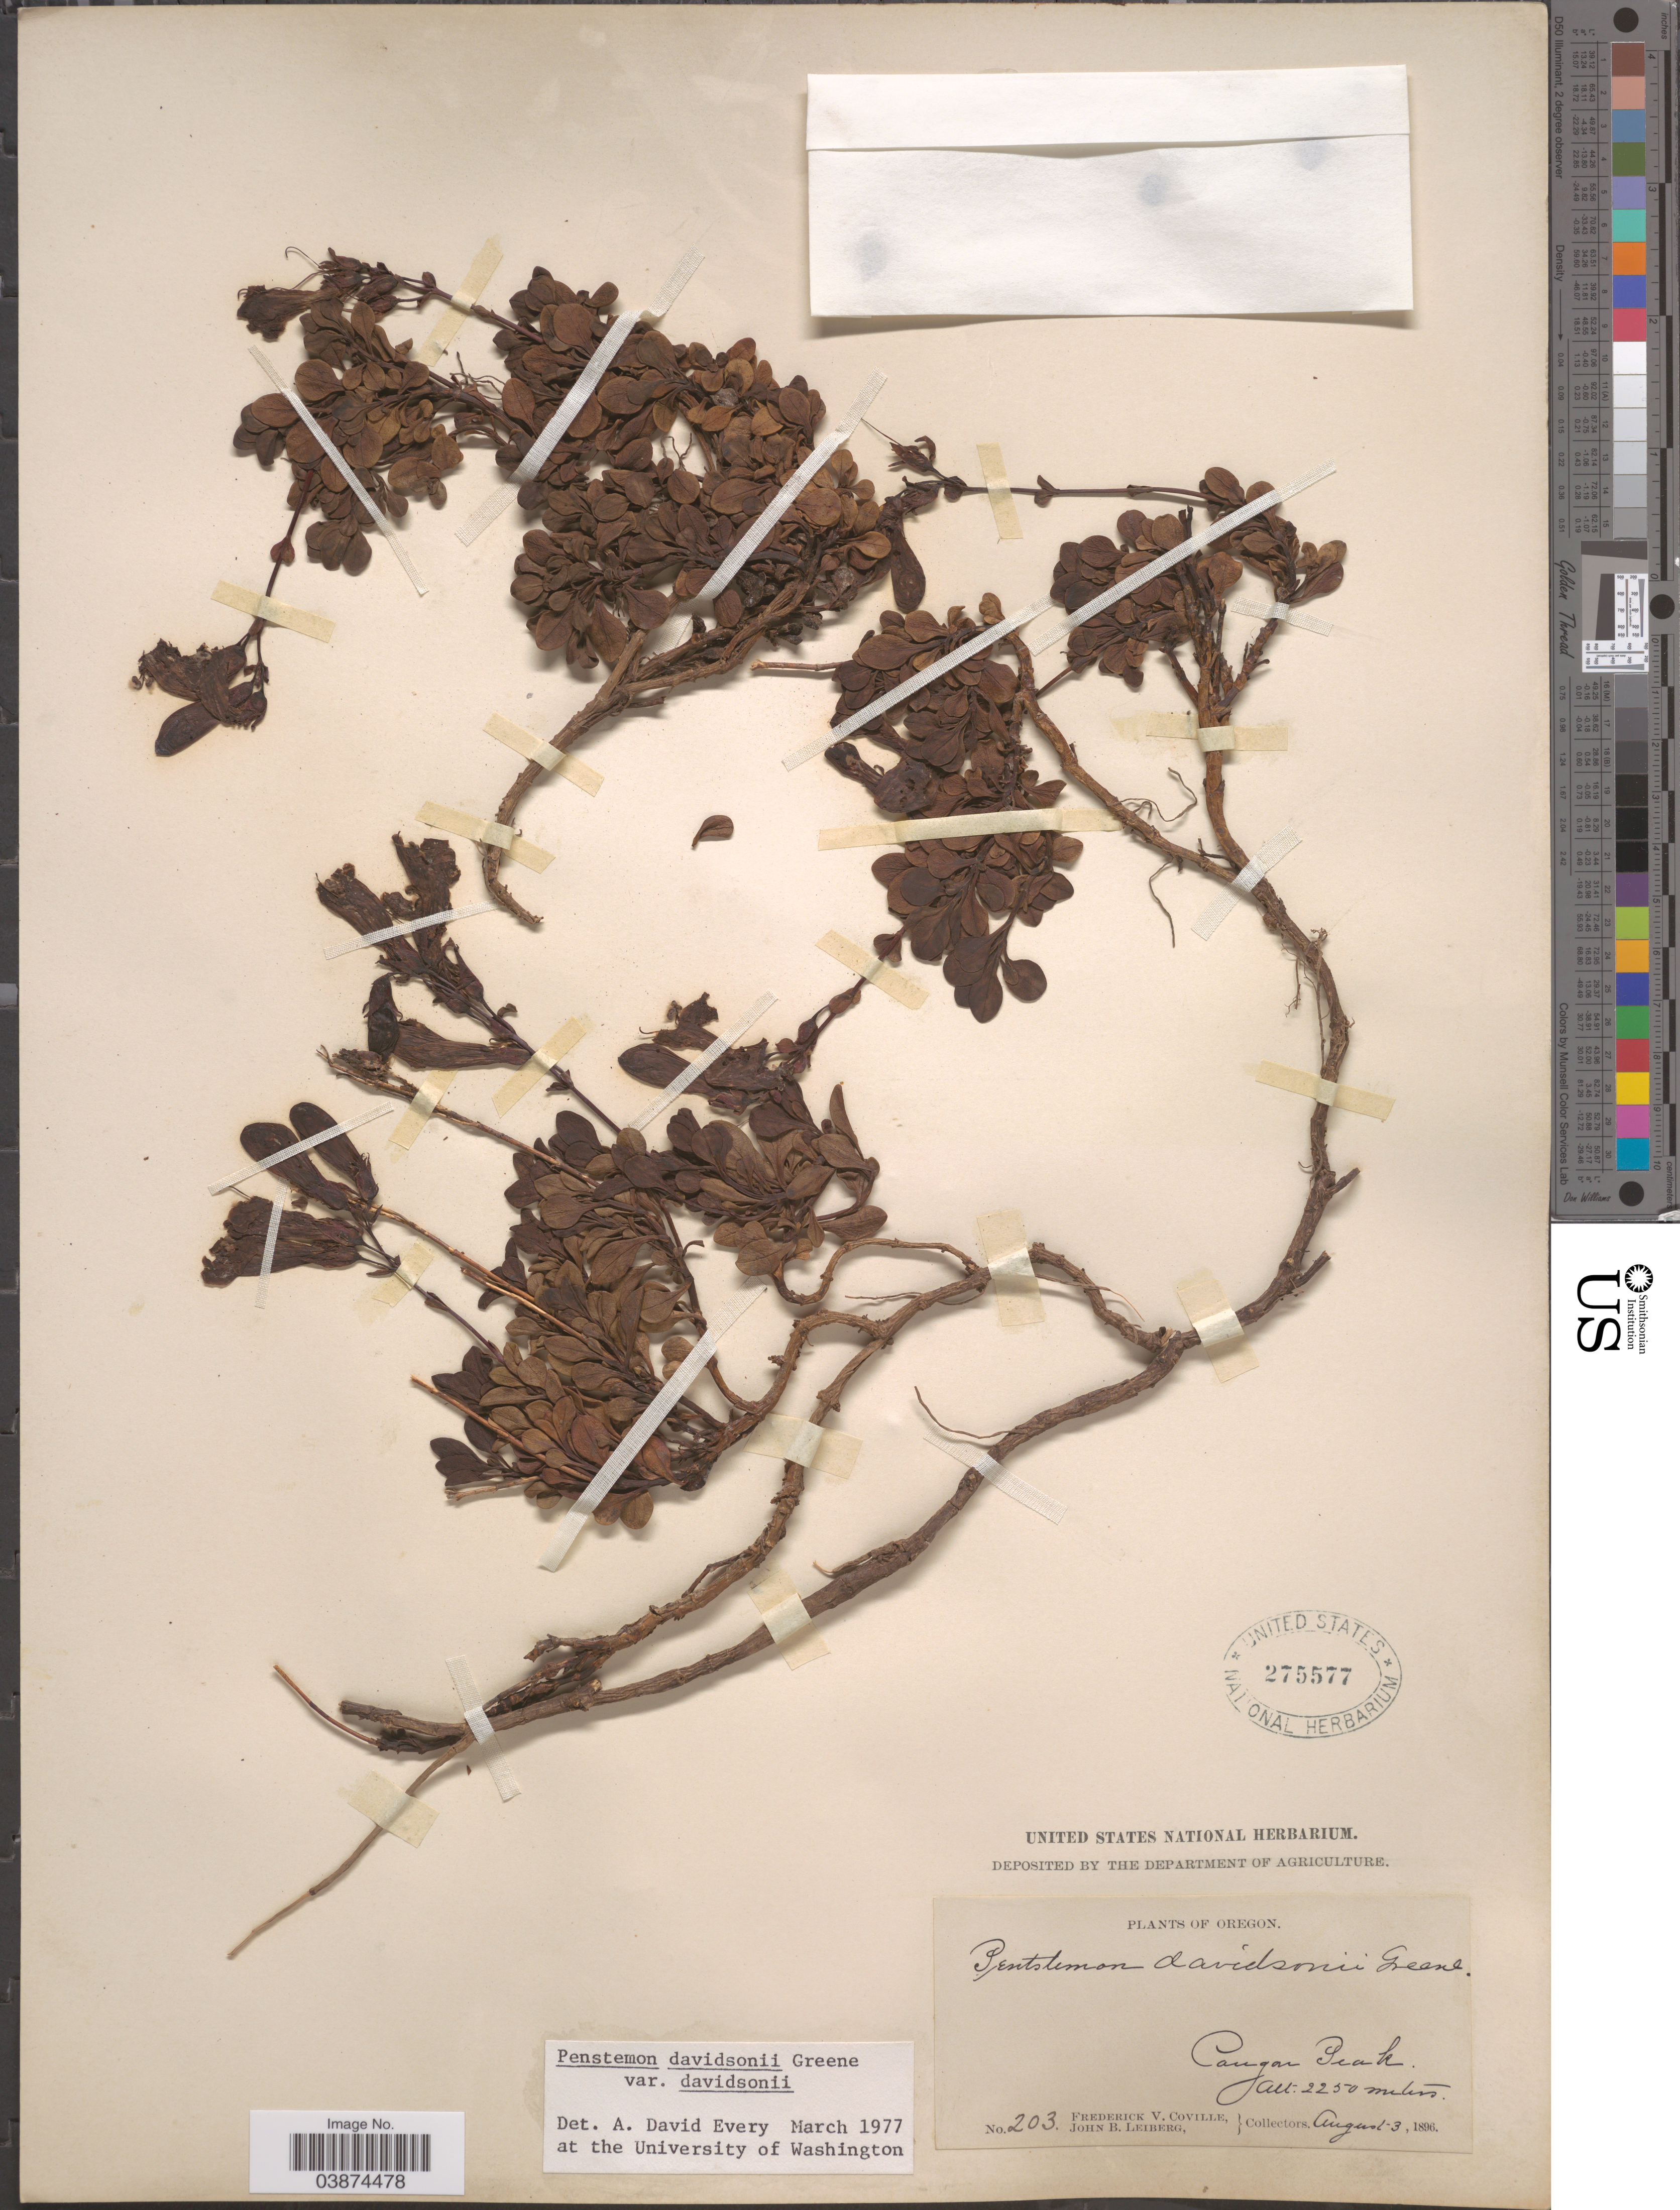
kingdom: Plantae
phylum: Tracheophyta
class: Magnoliopsida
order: Lamiales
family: Plantaginaceae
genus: Penstemon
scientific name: Penstemon davidsonii var. davidsonii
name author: Greene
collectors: F. V. Coville & J. B. Leiberg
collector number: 203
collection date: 1896-08-03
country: United States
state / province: Oregon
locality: Canyon Peak.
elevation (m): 2250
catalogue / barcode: US 275577